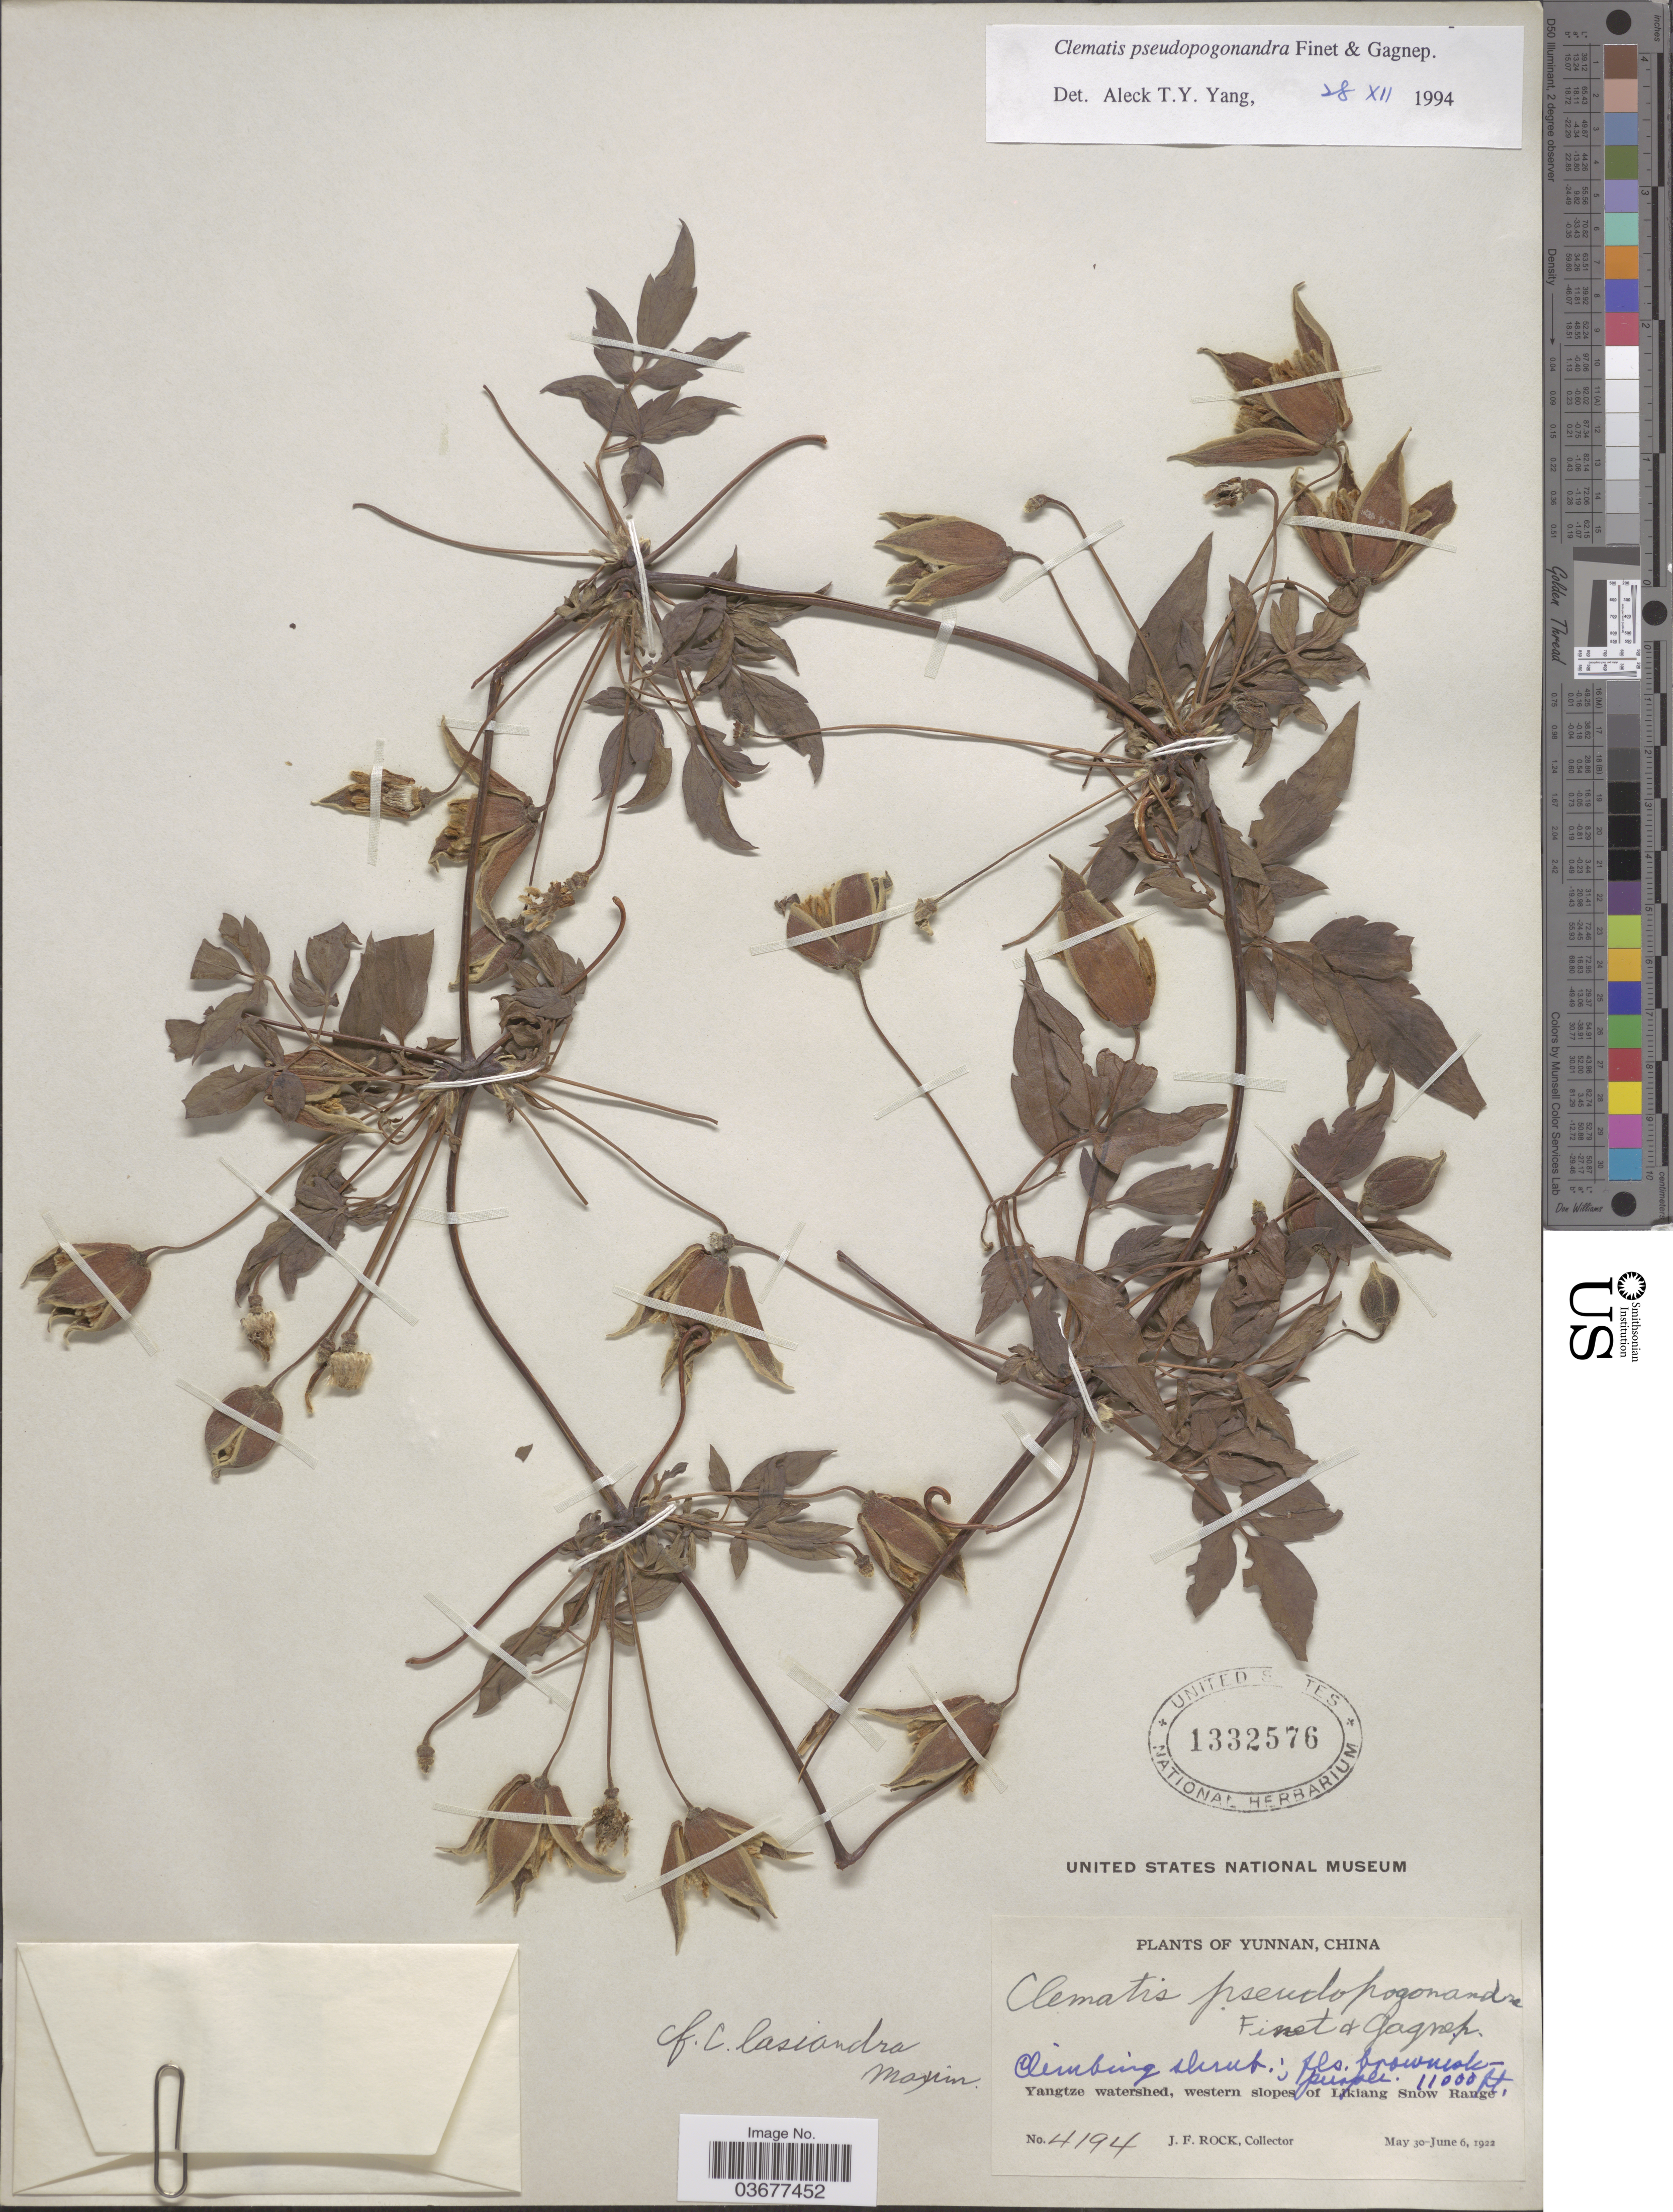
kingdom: Plantae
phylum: Tracheophyta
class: Magnoliopsida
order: Ranunculales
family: Ranunculaceae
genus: Clematis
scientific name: Clematis pseudopogonandra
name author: Finet & Gagnep.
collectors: J. Rock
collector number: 4194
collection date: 1922-05-30/1922-06-06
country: China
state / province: Yunnan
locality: Yangtze watershed, western slopes of Likiang Snow Range.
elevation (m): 3353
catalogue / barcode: US 1332576